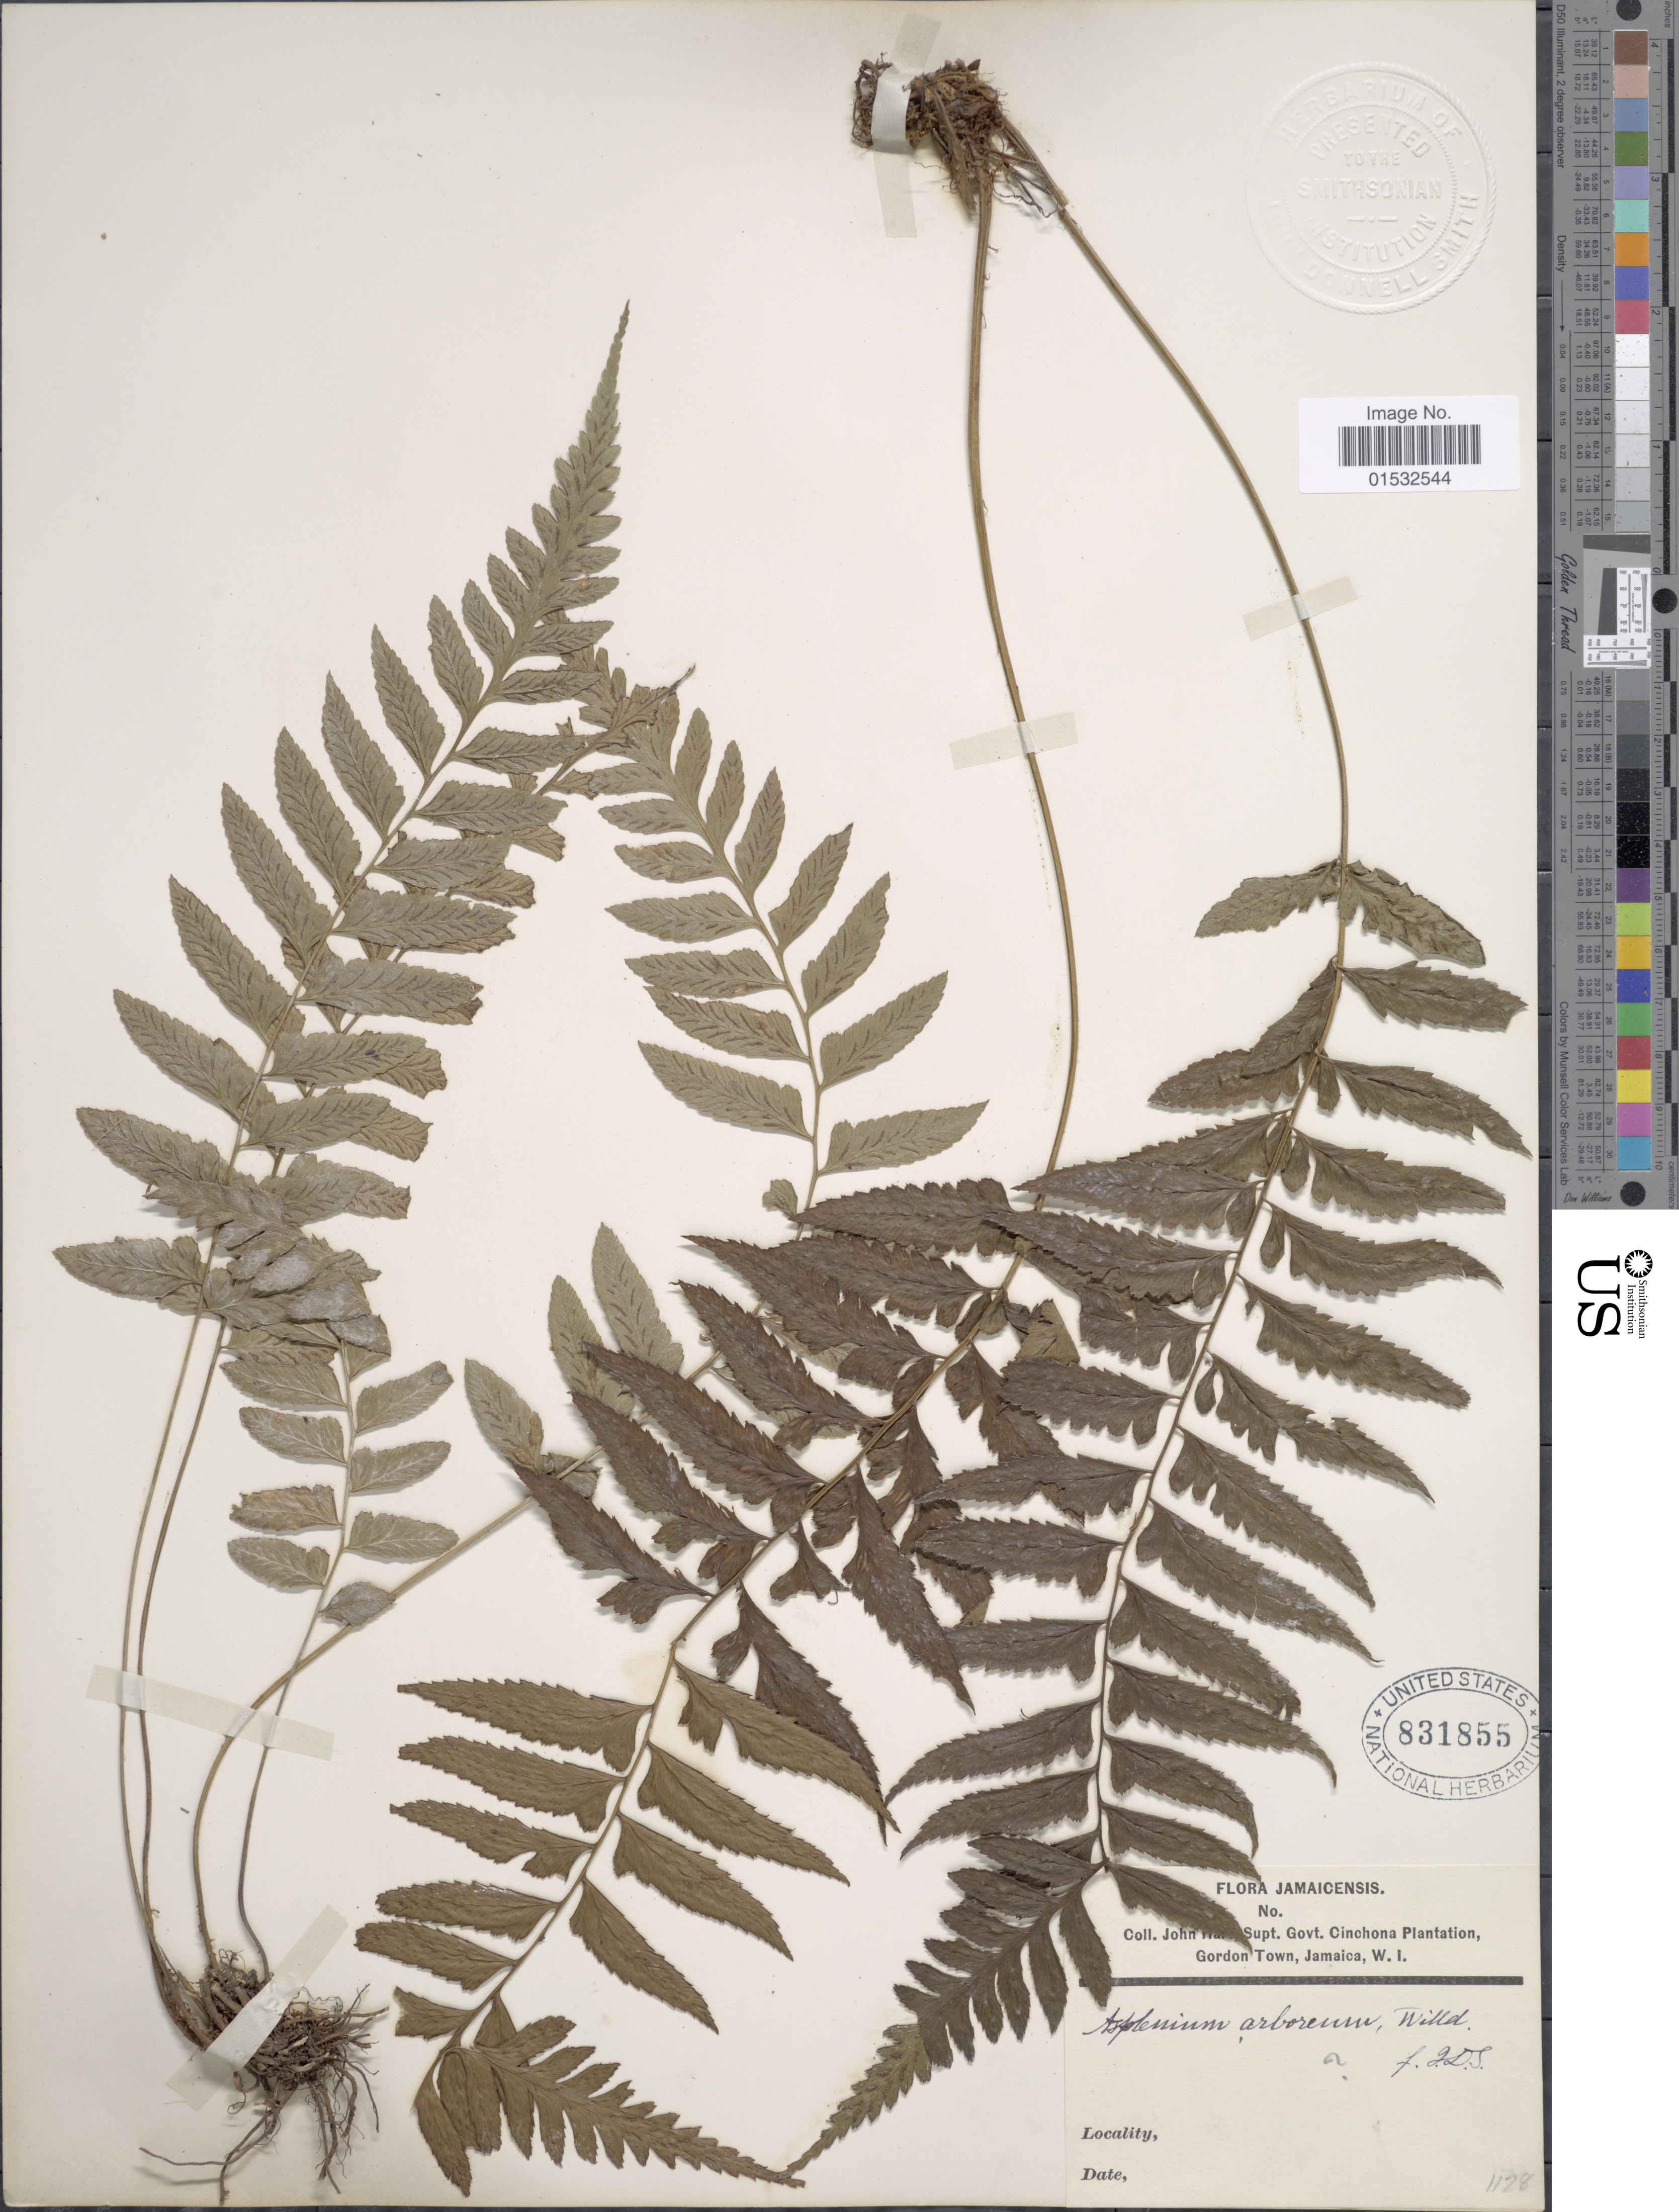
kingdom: Plantae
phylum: Tracheophyta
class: Polypodiopsida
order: Polypodiales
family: Athyriaceae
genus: Diplazium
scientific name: Diplazium unilobum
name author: (Poir.) Hieron.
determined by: Sánchez, C.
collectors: J. H. Hart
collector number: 1128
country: Jamaica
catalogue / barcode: US 831855